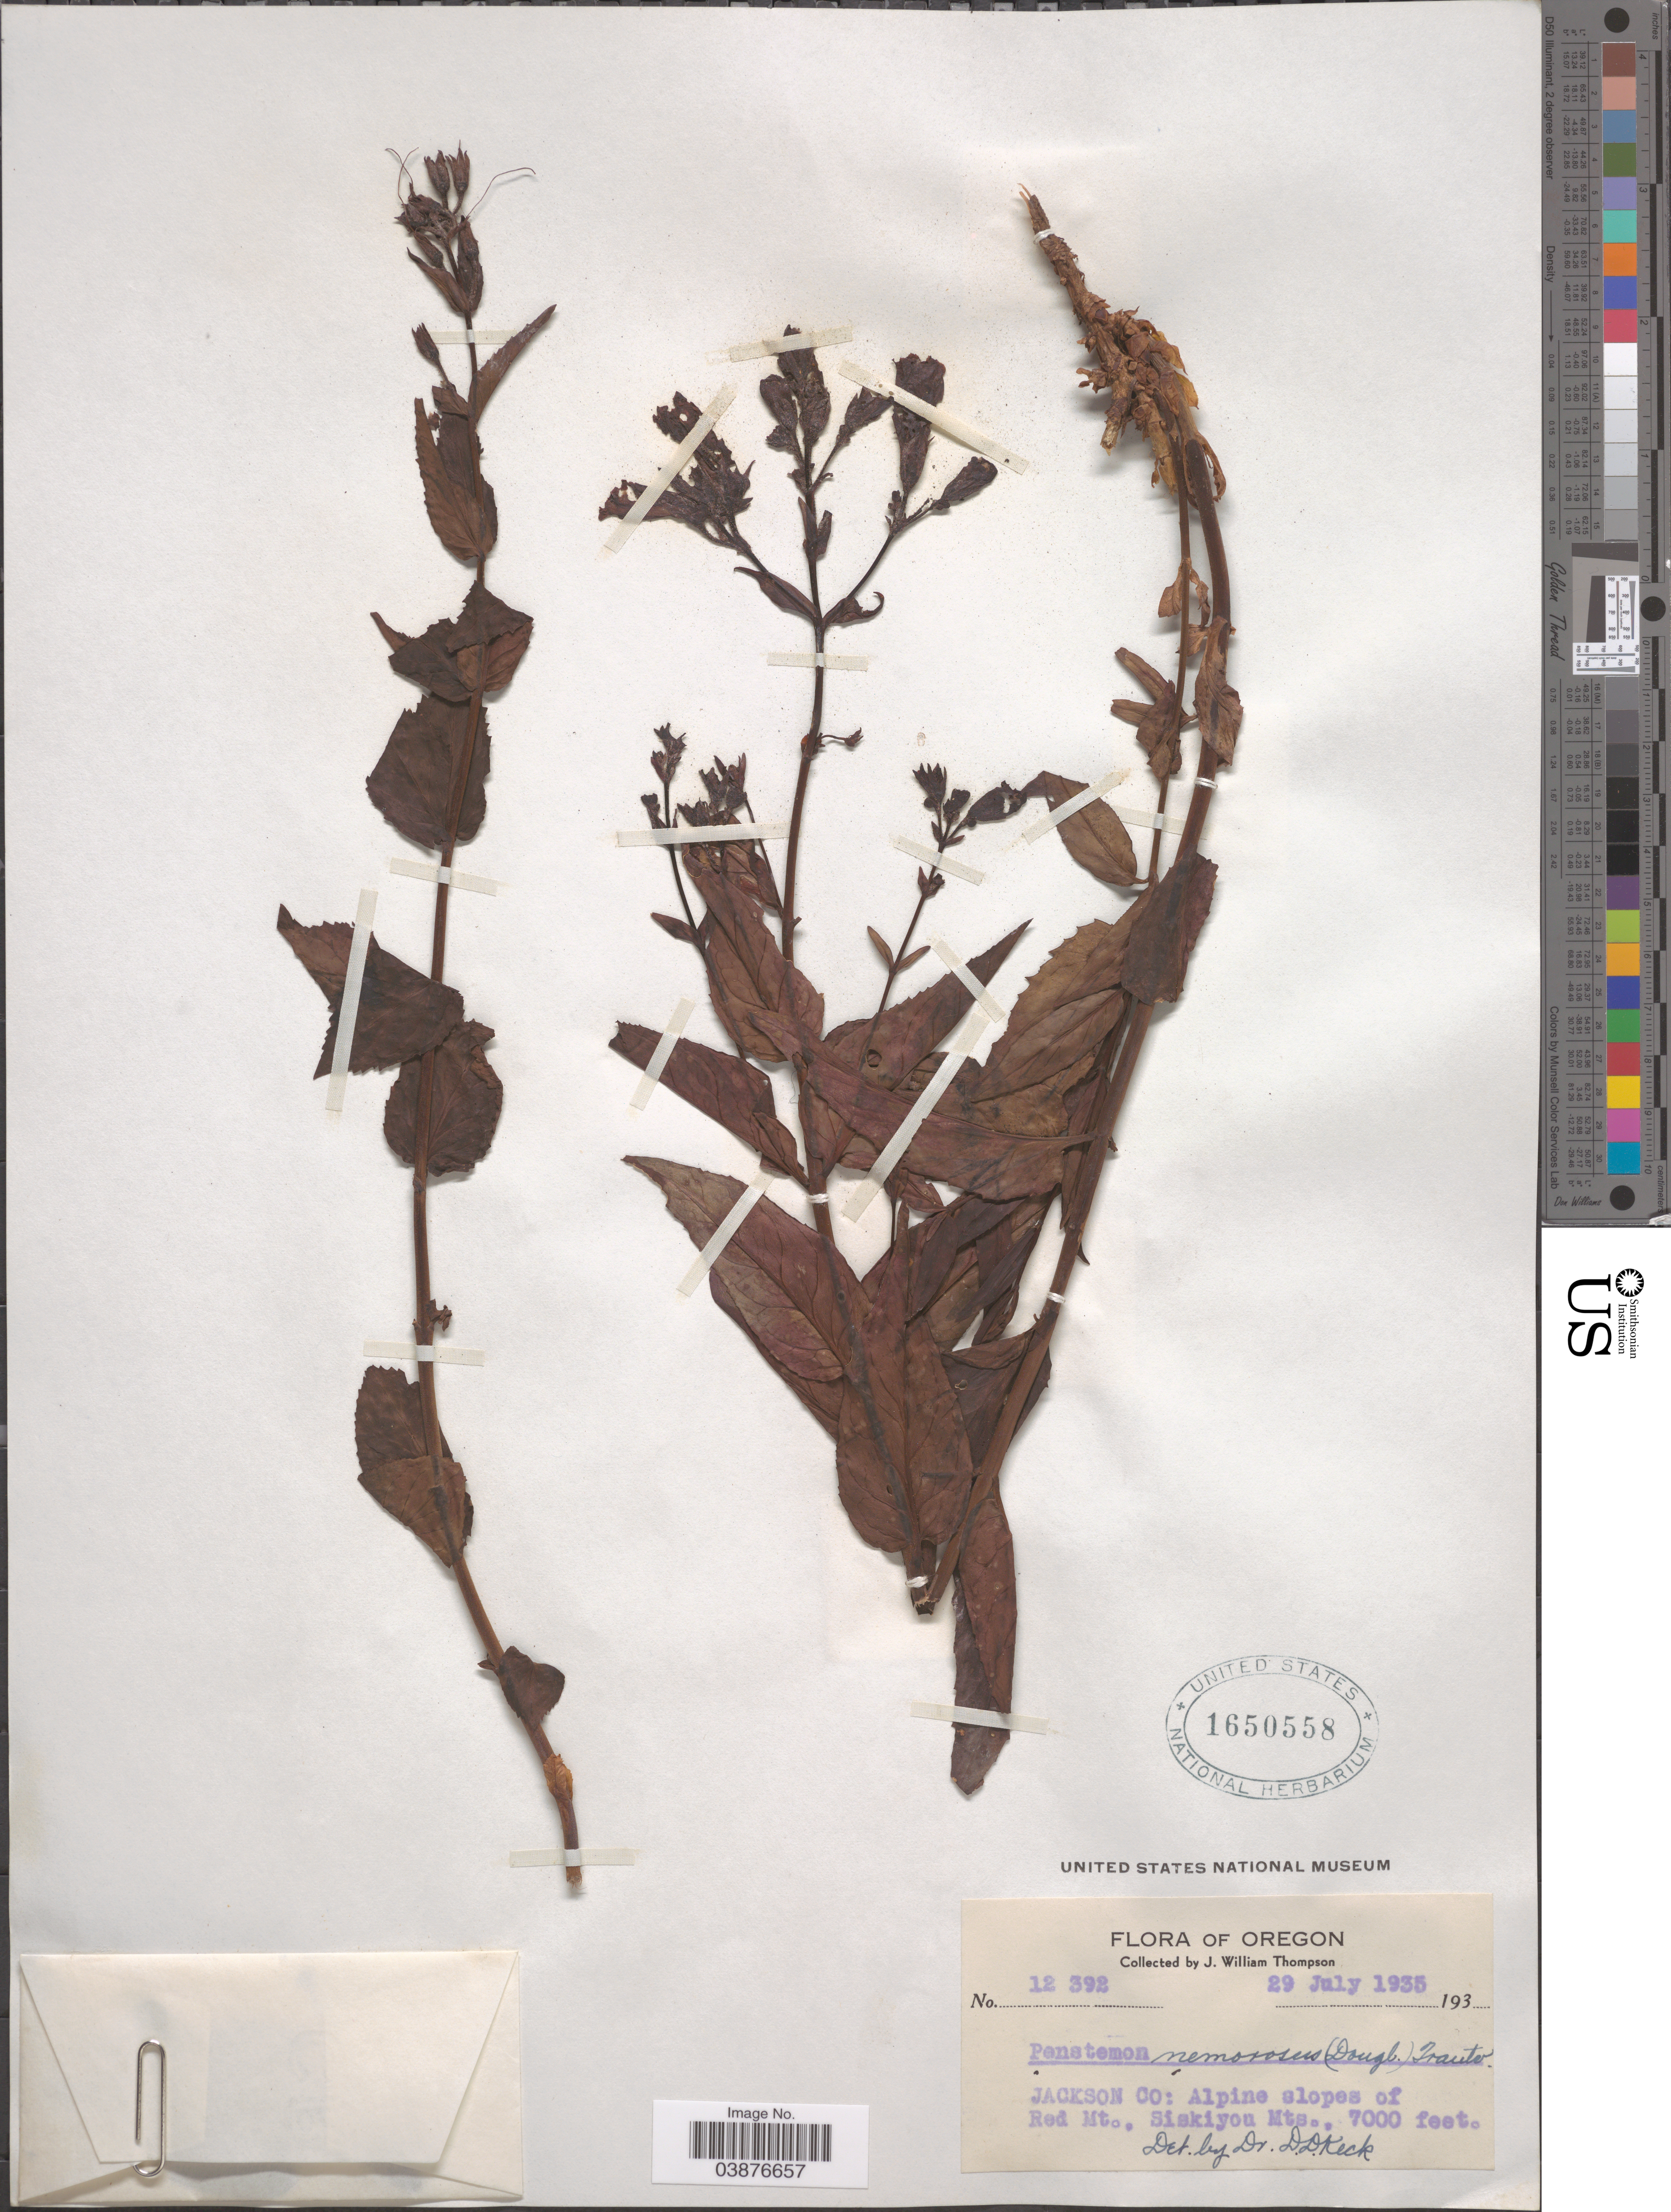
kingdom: Plantae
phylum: Tracheophyta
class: Magnoliopsida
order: Lamiales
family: Plantaginaceae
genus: Penstemon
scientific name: Penstemon nemorosus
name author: (Douglas ex Lindl.) Trautv.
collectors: J. W. Thompson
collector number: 12392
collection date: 1935-07-29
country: United States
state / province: Oregon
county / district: Jackson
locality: Jackson Co: Alpine slopes of Red Mt. Siskiyou Mts.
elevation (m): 2134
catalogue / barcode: US 1650558